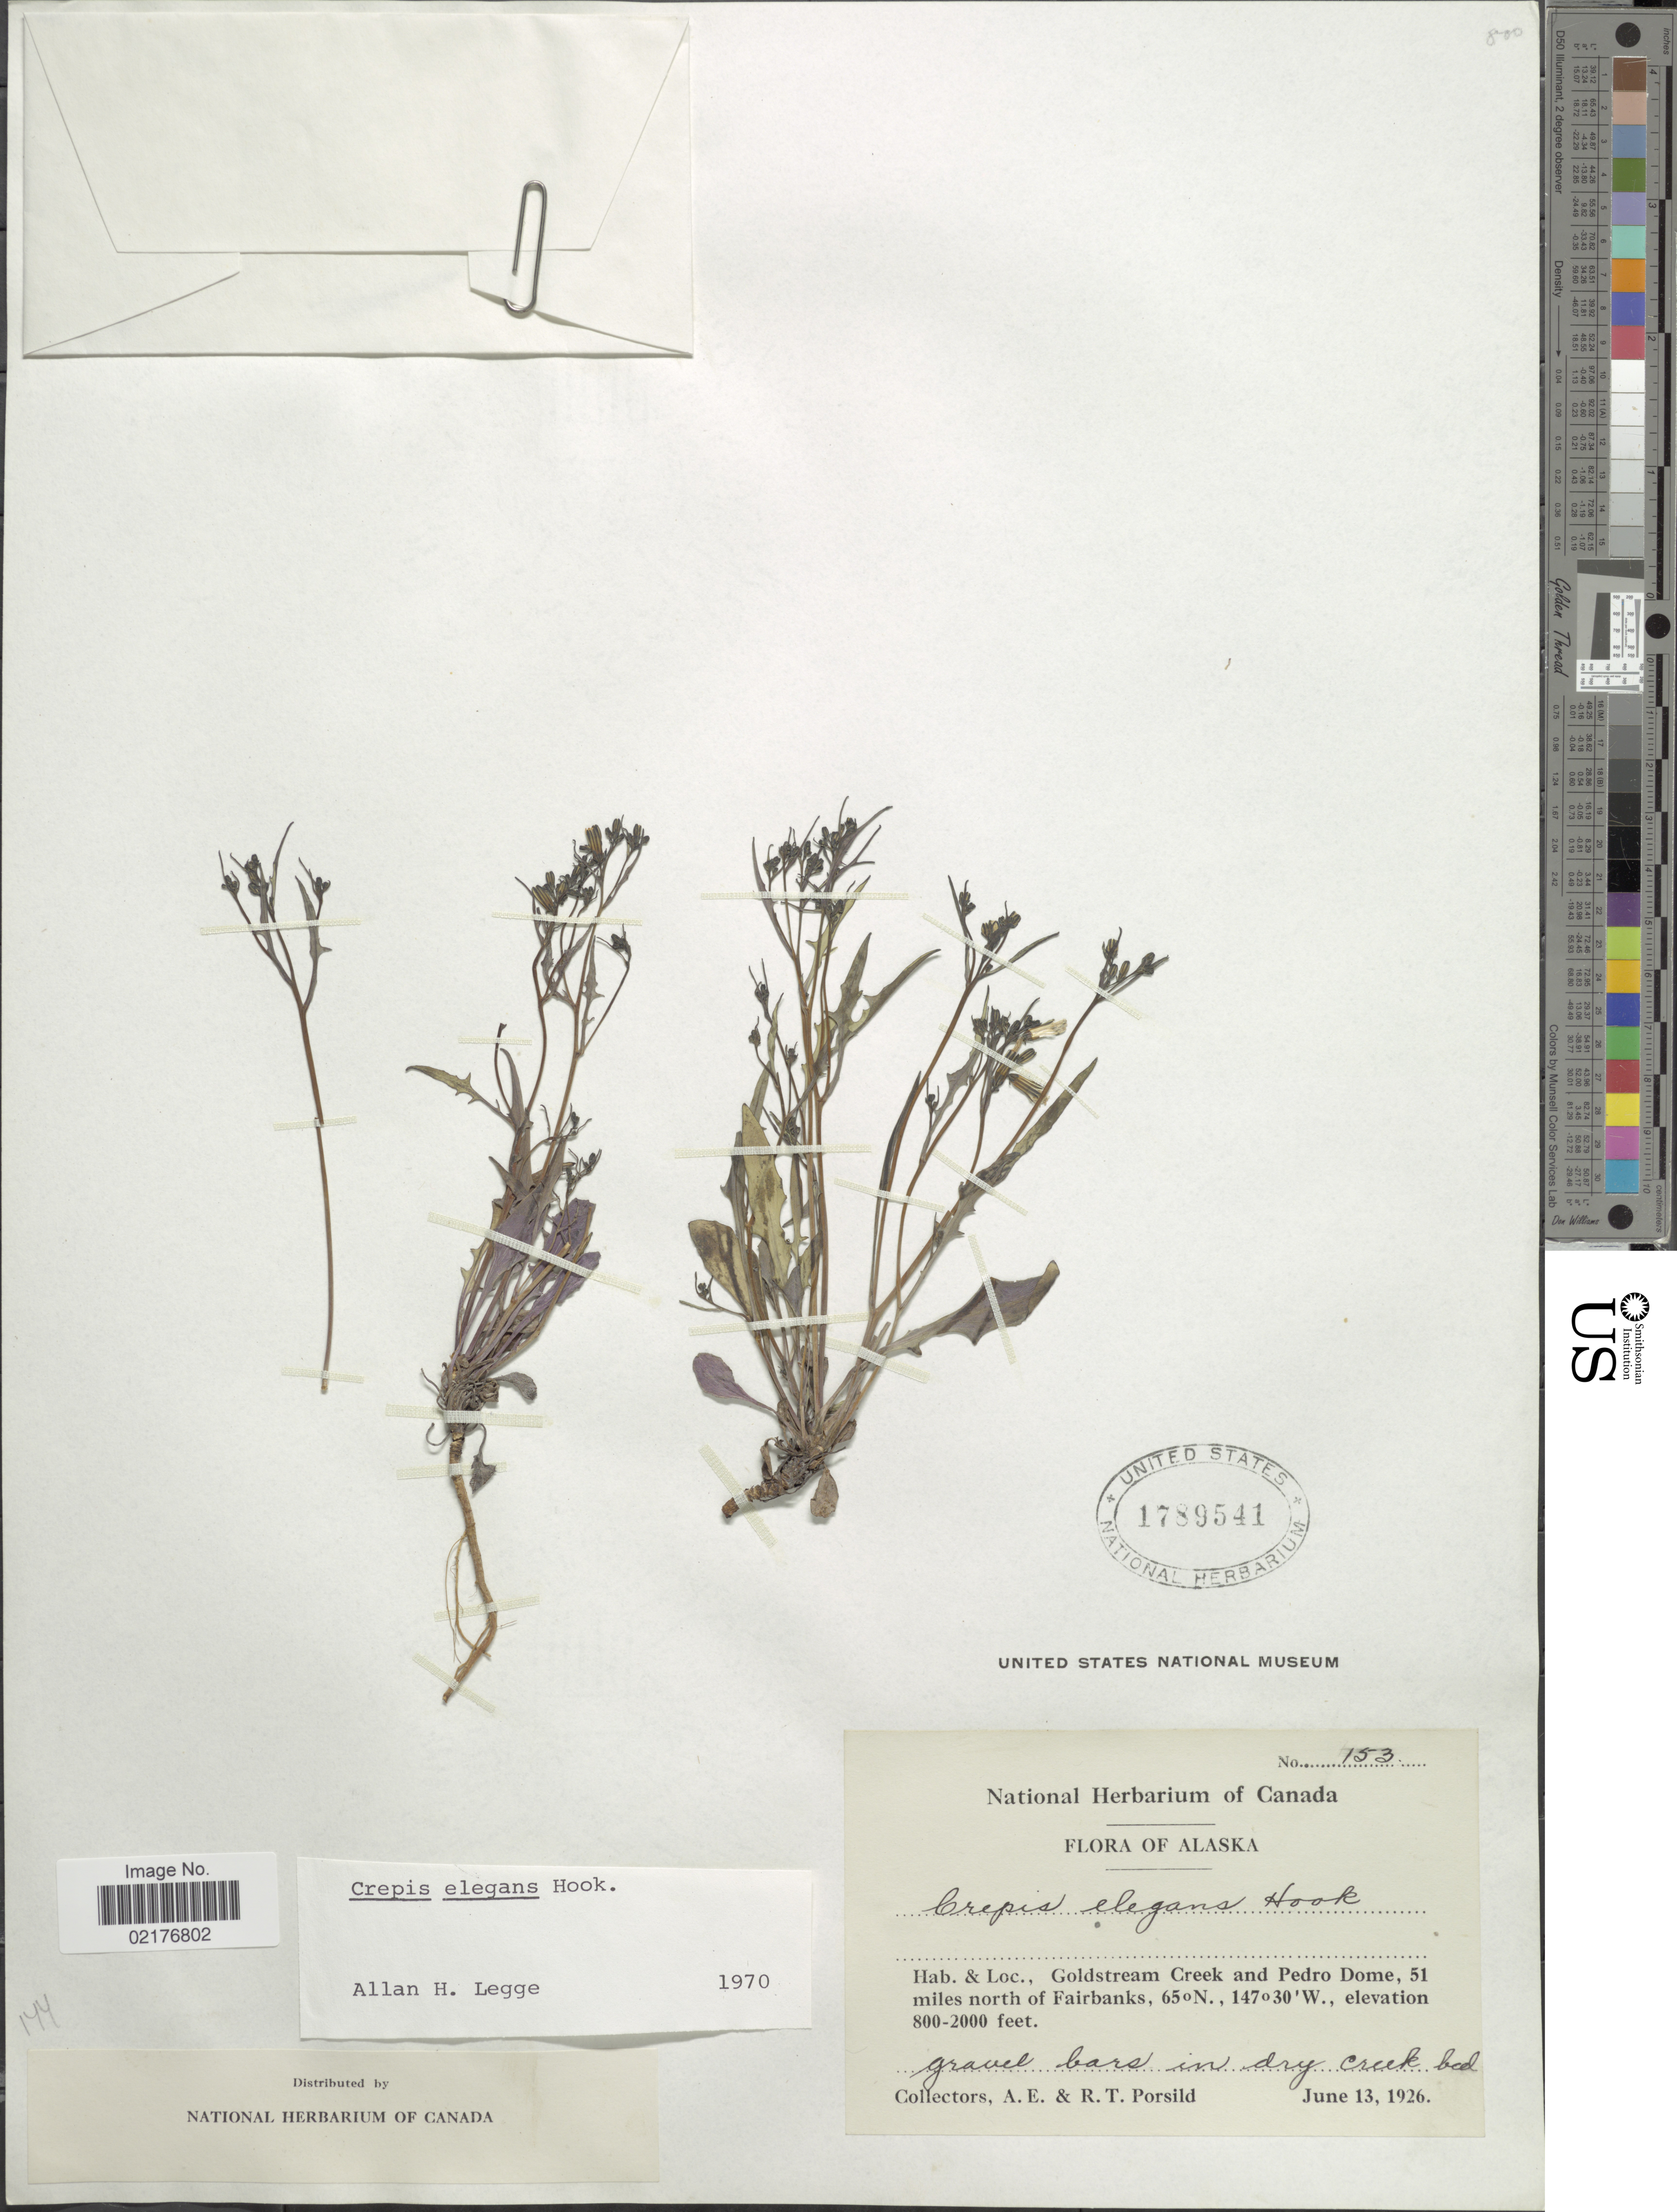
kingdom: Plantae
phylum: Tracheophyta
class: Magnoliopsida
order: Asterales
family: Asteraceae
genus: Askellia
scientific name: Askellia elegans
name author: (Hook.) W.A. Weber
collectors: A. E. Porsild & R. T. Porsild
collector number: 153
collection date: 1926-06-13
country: United States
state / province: Alaska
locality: Goldstream Creek and Pedro Dome, 51 miles north of Fairbanks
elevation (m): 244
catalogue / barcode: US 1789541